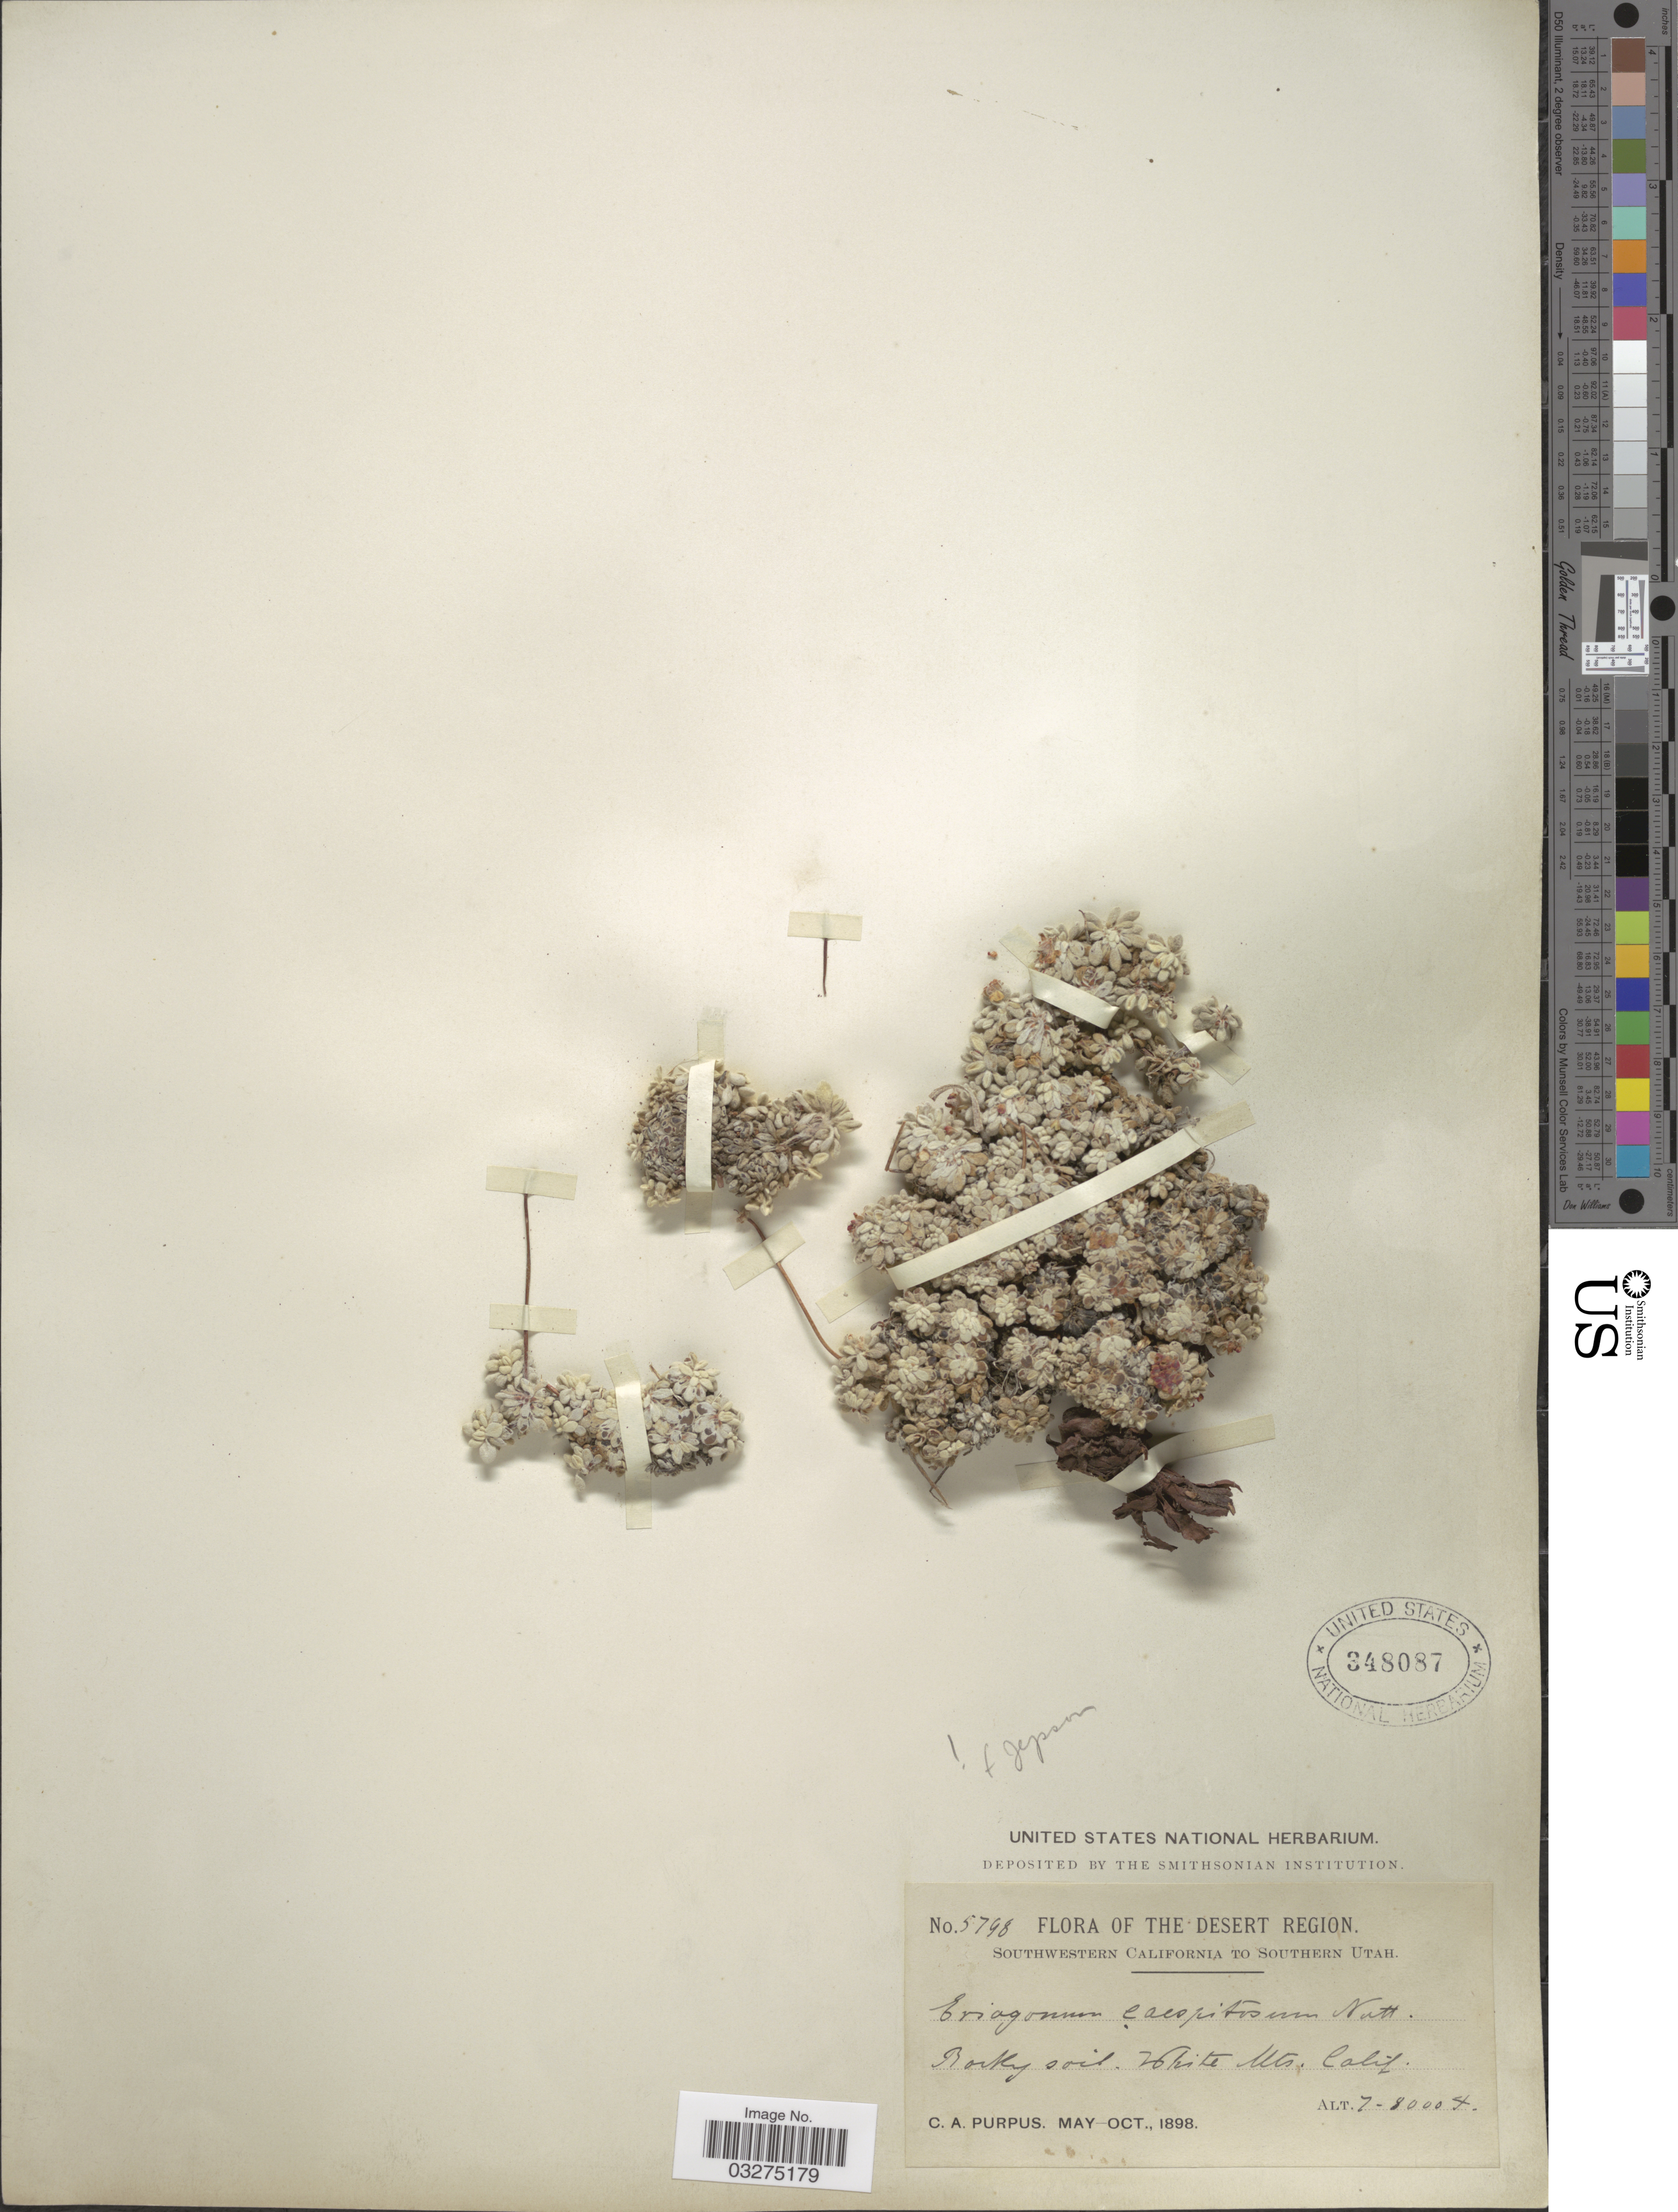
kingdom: Plantae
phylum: Tracheophyta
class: Magnoliopsida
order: Caryophyllales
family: Polygonaceae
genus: Eriogonum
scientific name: Eriogonum caespitosum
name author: Nutt.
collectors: C. A. Purpus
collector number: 5798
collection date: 1898-05/1898-10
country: United States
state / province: California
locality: The Desert Region. Southwestern California, White Mts.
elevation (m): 2134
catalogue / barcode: US 348087